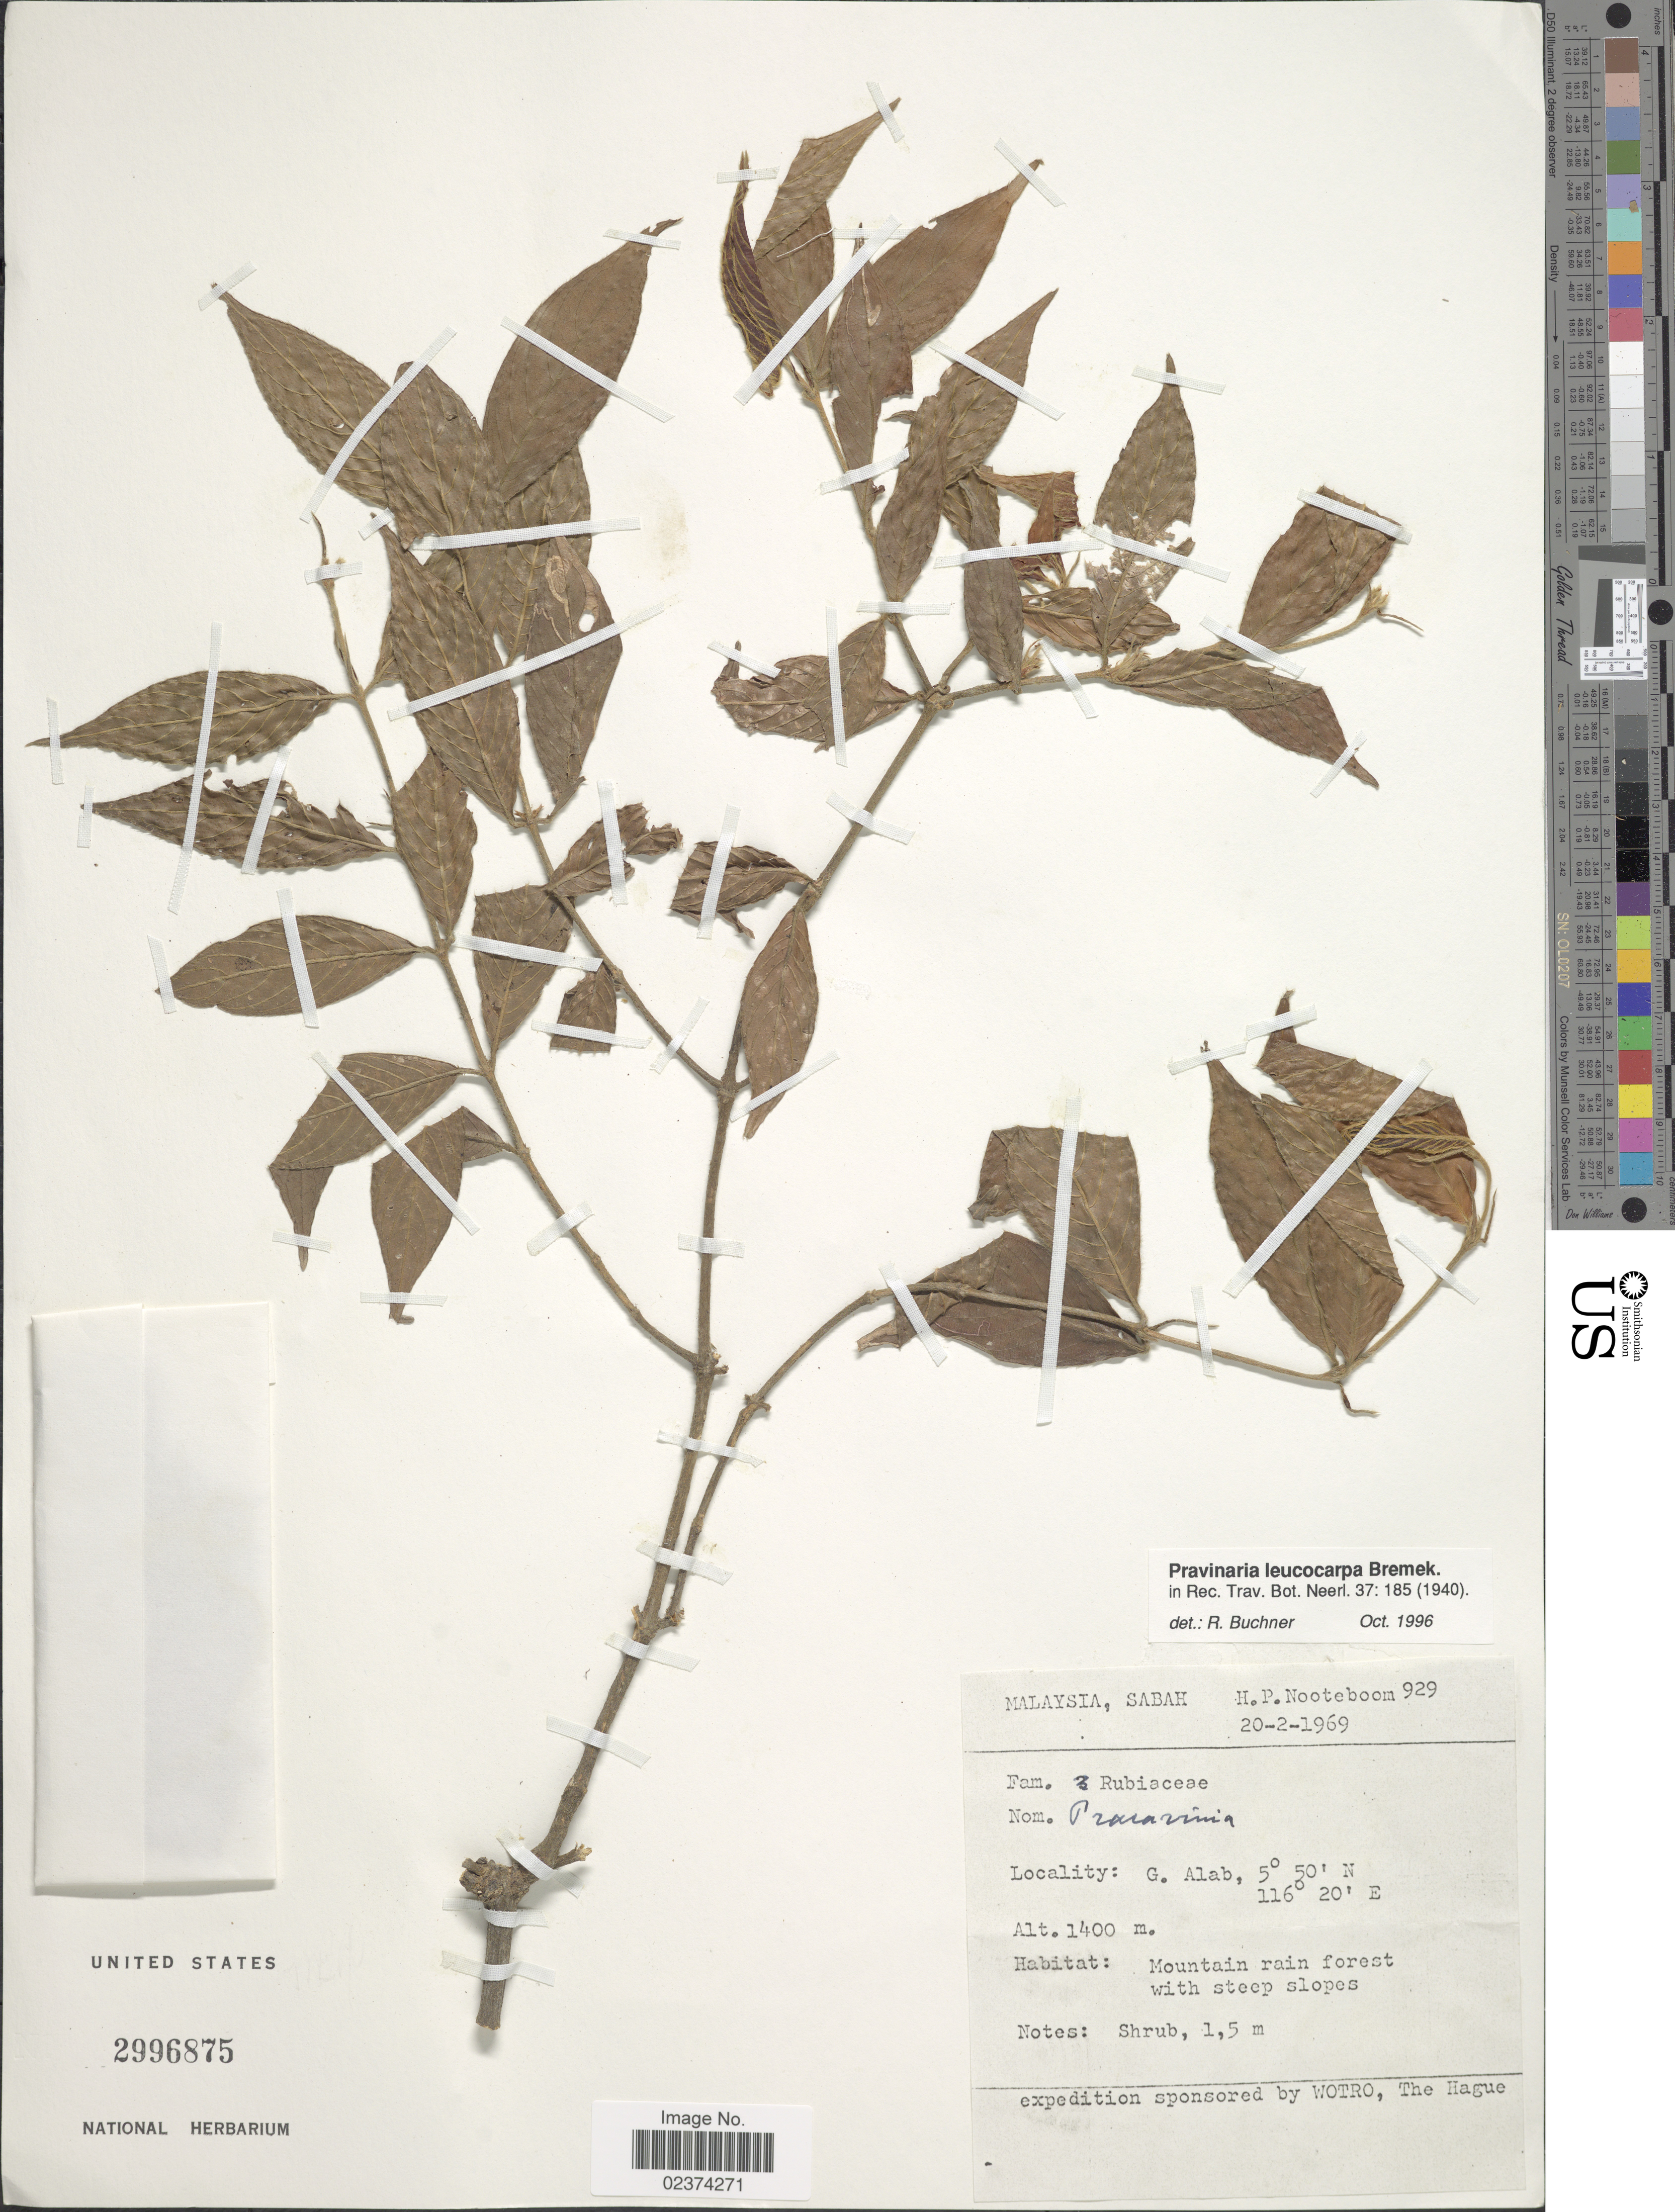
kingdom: Plantae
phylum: Tracheophyta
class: Magnoliopsida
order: Gentianales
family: Rubiaceae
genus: Pravinaria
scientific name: Pravinaria leucocarpa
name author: Bremek.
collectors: H. P. Nooteboom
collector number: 929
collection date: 1969-02-20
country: Malaysia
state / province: Sabah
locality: G. Alab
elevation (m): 1400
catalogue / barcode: US 2996875